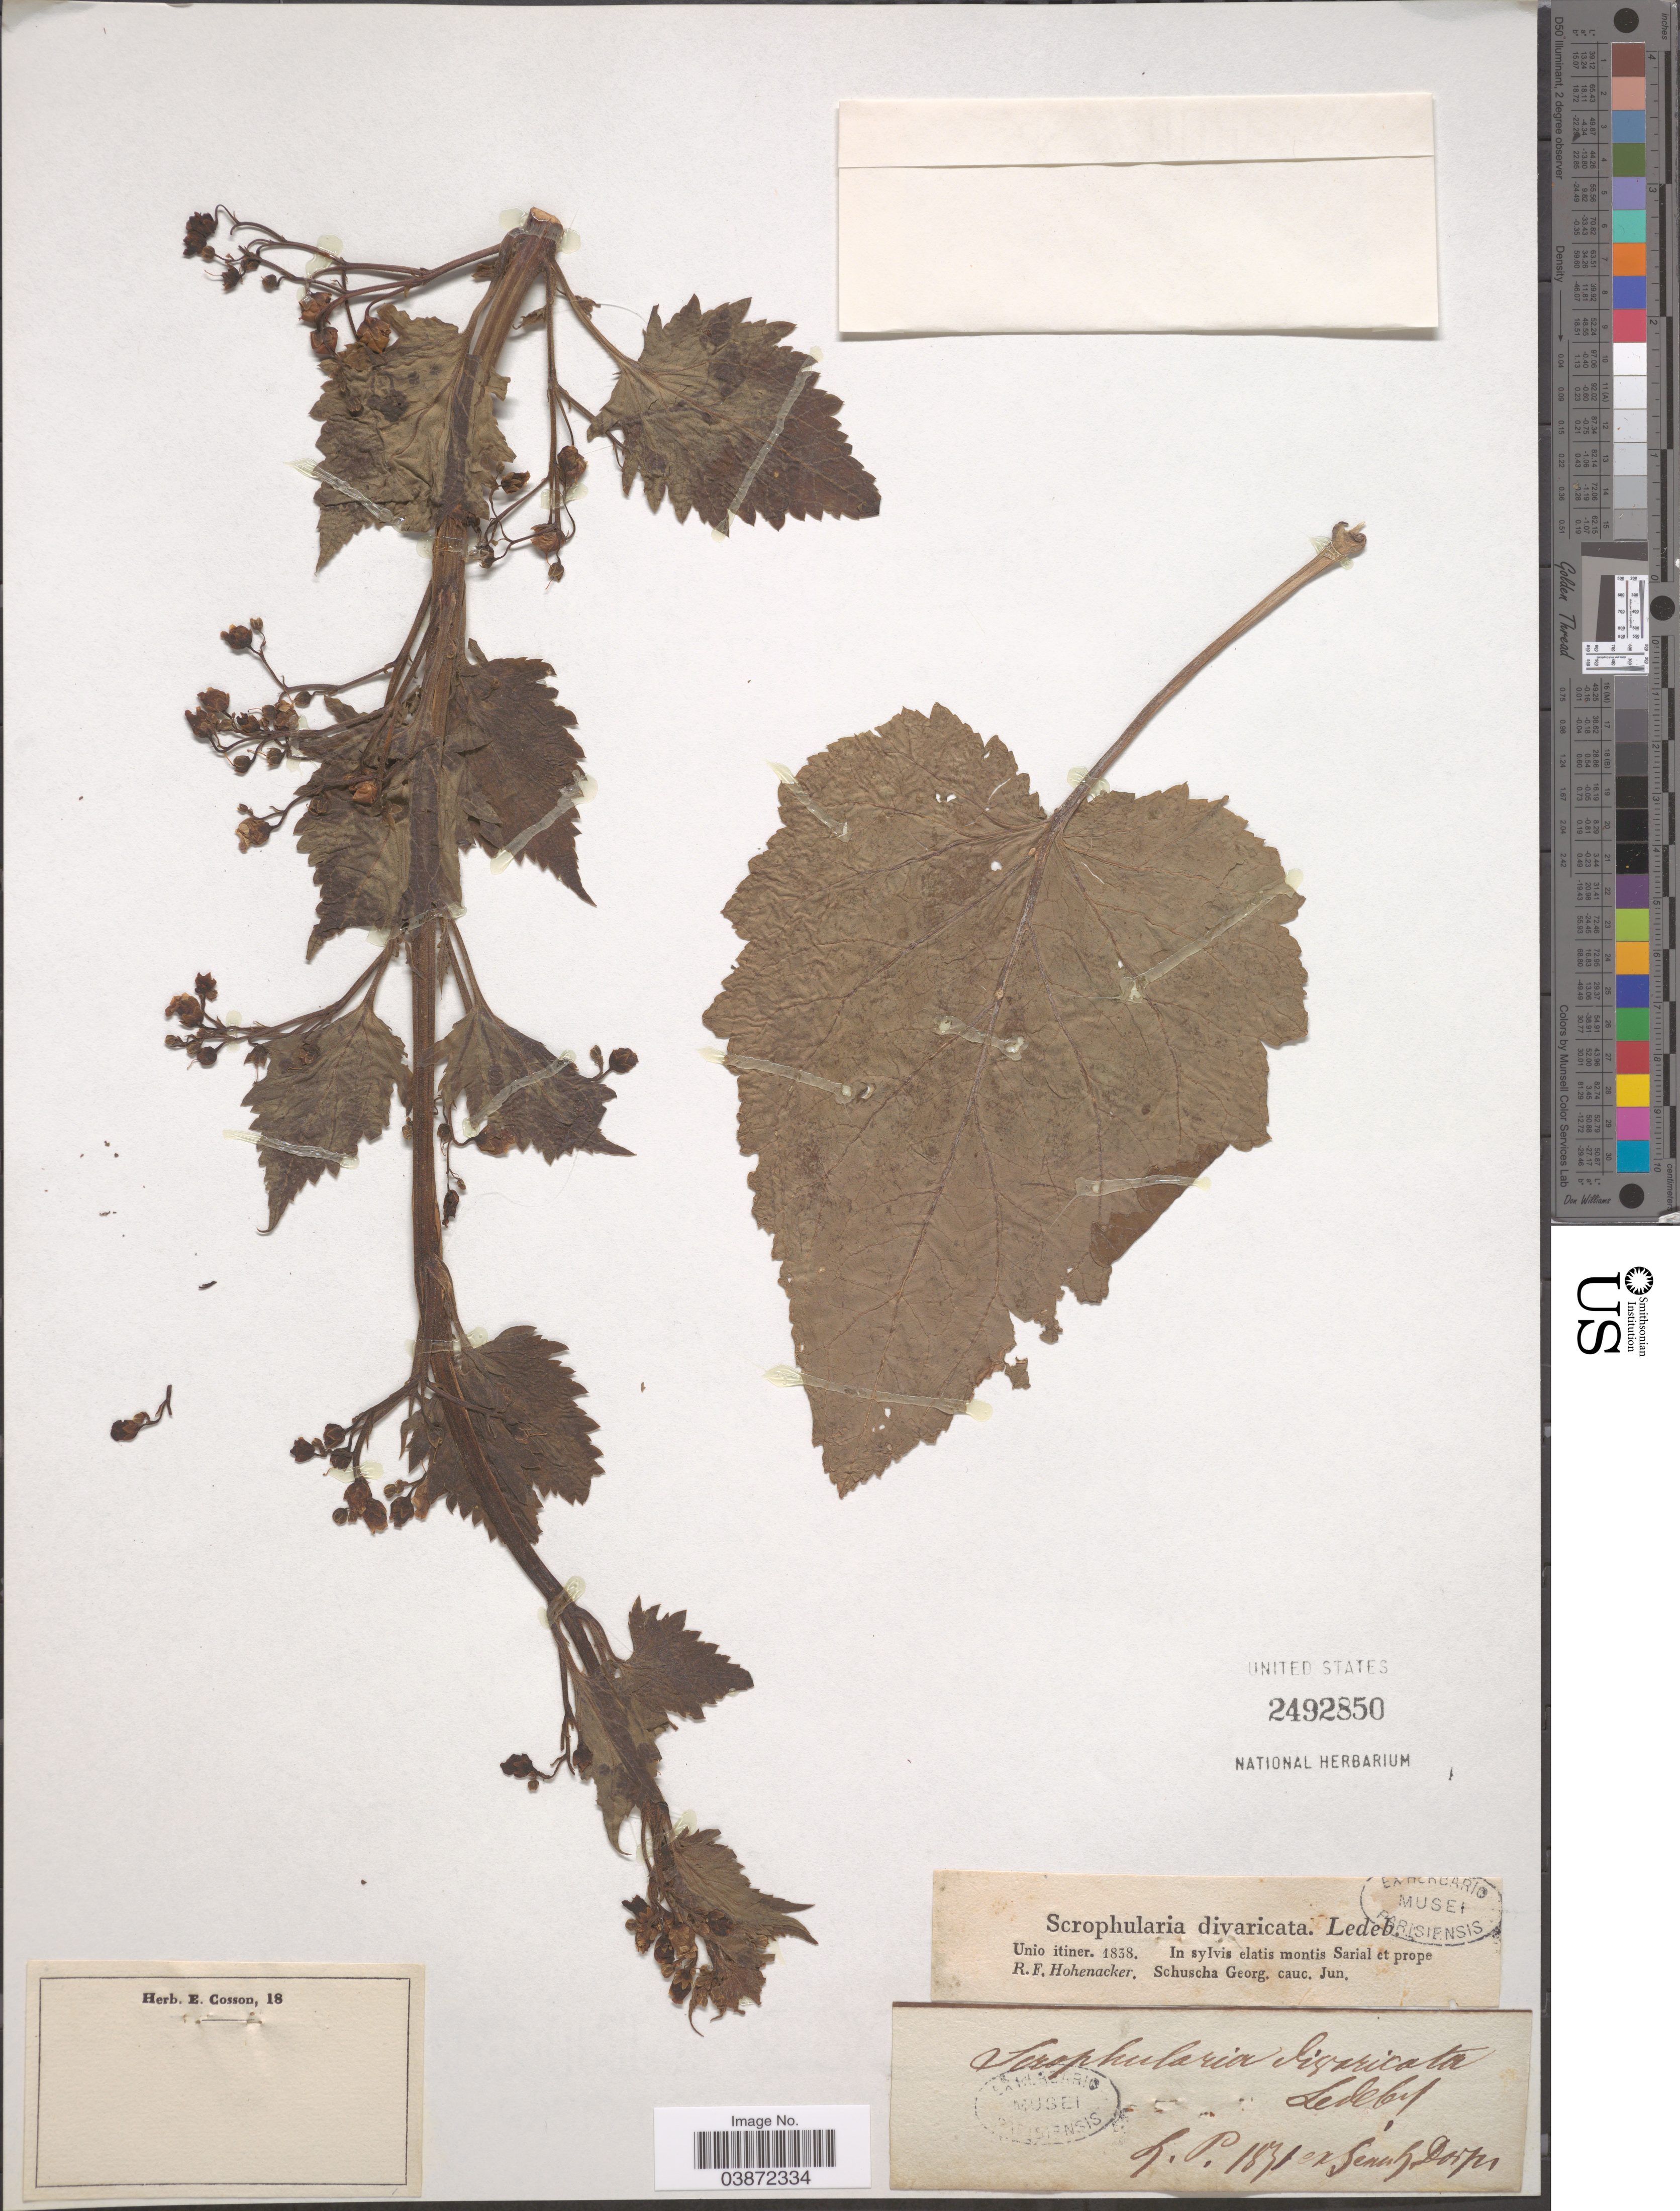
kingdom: Plantae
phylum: Tracheophyta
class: Magnoliopsida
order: Lamiales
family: Scrophulariaceae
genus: Scrophularia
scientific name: Scrophularia divaricata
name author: Ledeb.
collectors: R. F. Hohenacker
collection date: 1851-06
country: Georgia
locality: In sylvis elatis montis Sarial et prope. Schuscha Georg. cauc.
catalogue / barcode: US 2492850